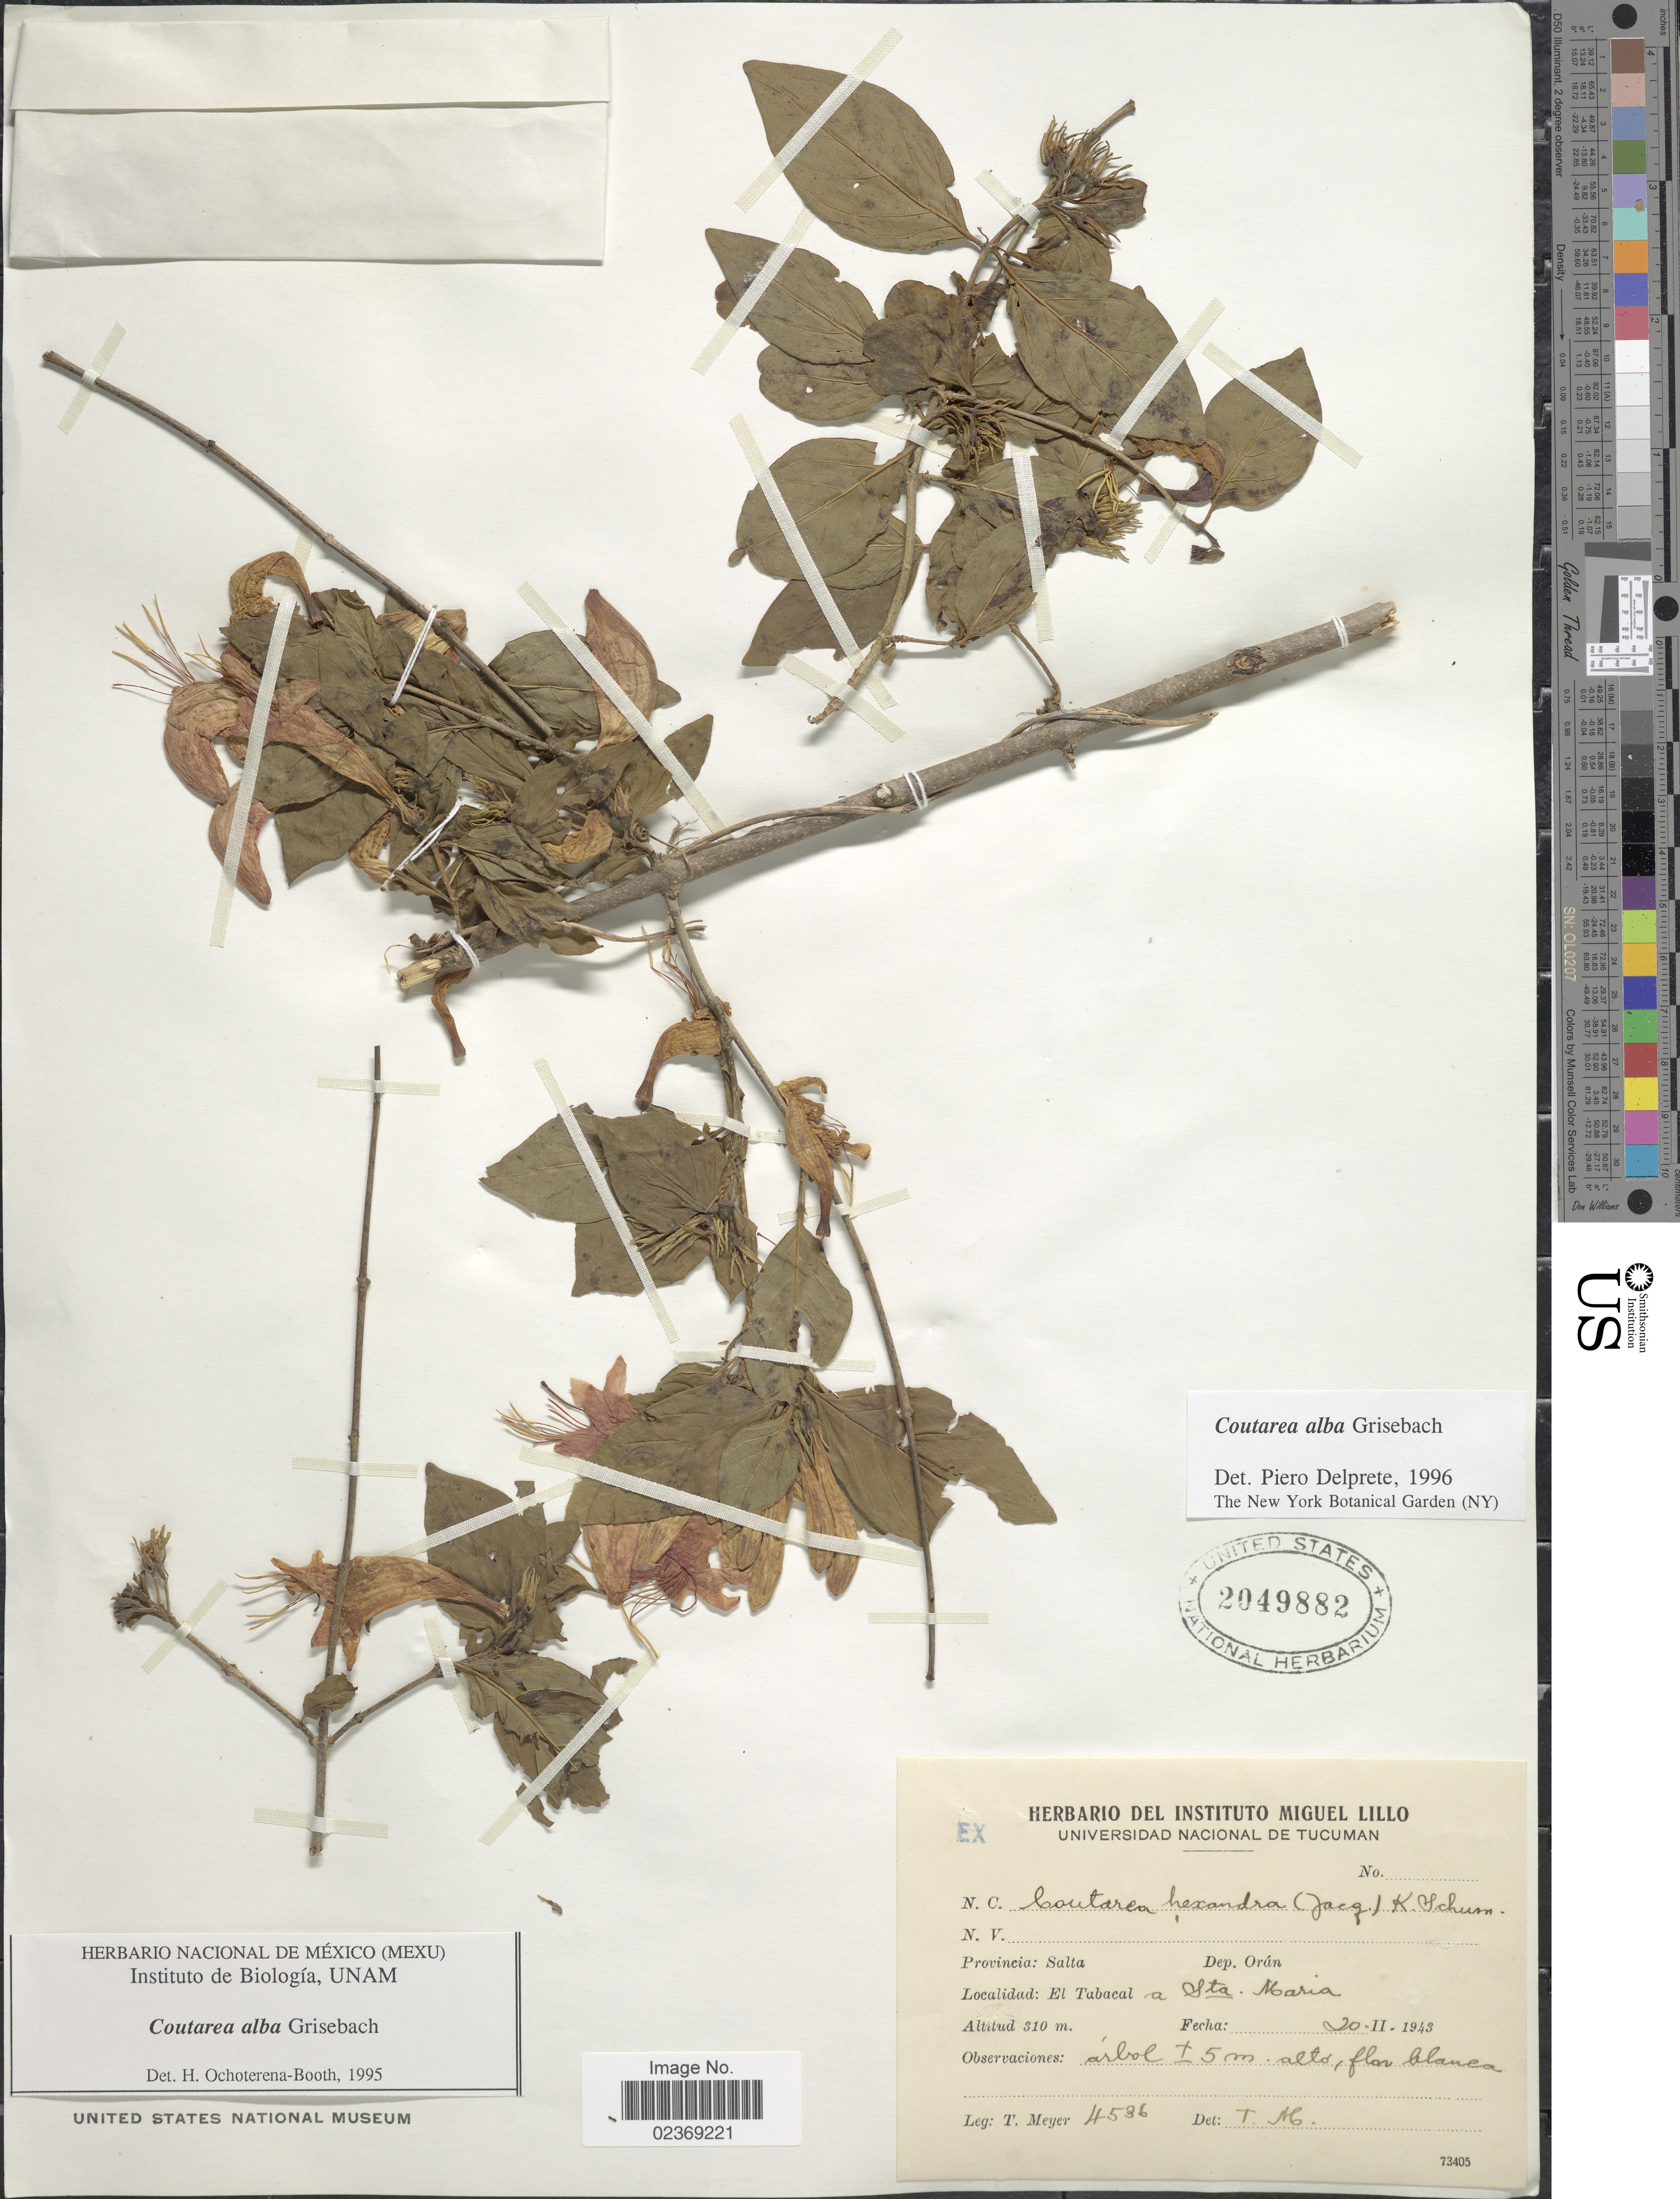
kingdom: Plantae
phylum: Tracheophyta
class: Magnoliopsida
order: Gentianales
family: Rubiaceae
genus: Coutarea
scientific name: Coutarea alba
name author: Griseb.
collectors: T. Meyer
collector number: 4536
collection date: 1943-02-20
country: Argentina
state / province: Salta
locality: Provincia: Salta, Dep. Oran, El Tabacal a Sta. Maria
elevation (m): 310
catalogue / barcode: US 2049882